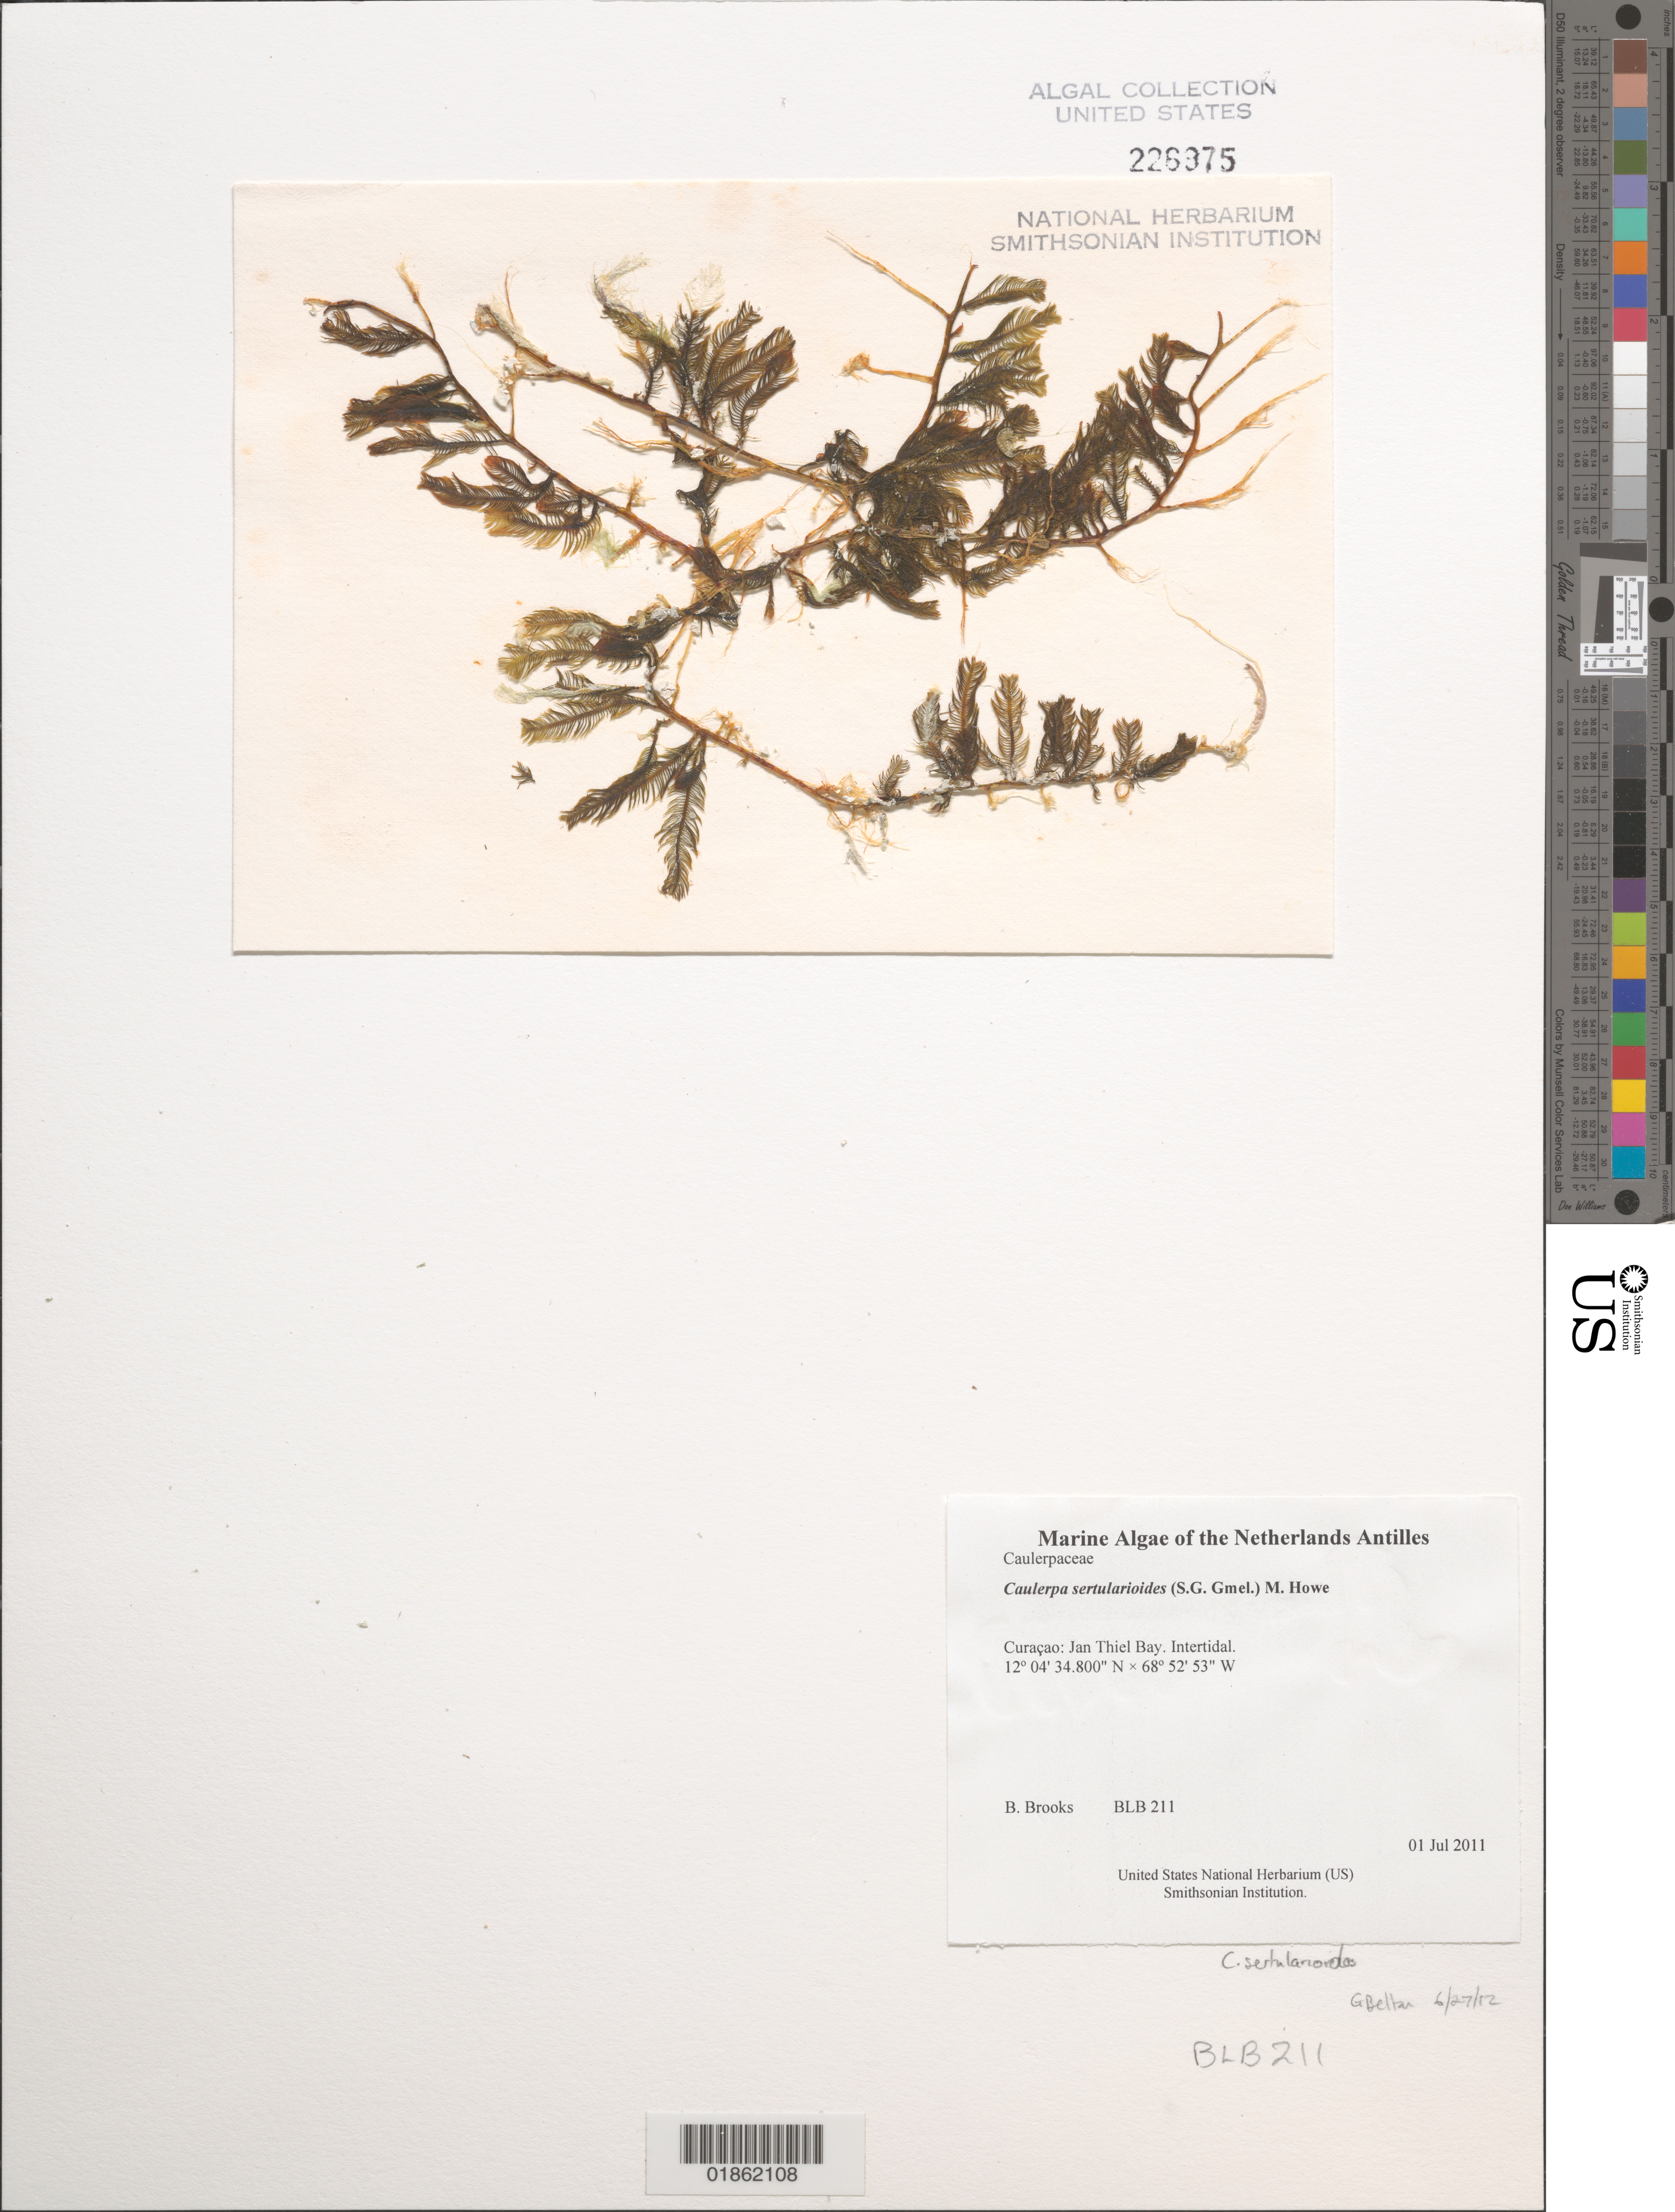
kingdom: Plantae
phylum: Chlorophyta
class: Ulvophyceae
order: Bryopsidales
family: Caulerpaceae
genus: Caulerpa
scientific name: Caulerpa sertularioides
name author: (S.G. Gmel.) M. Howe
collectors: B. Brooks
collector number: BLB 211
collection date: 2011-07-01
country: Curaçao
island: Curaçao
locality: Jan Thiel Bay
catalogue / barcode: US 226975